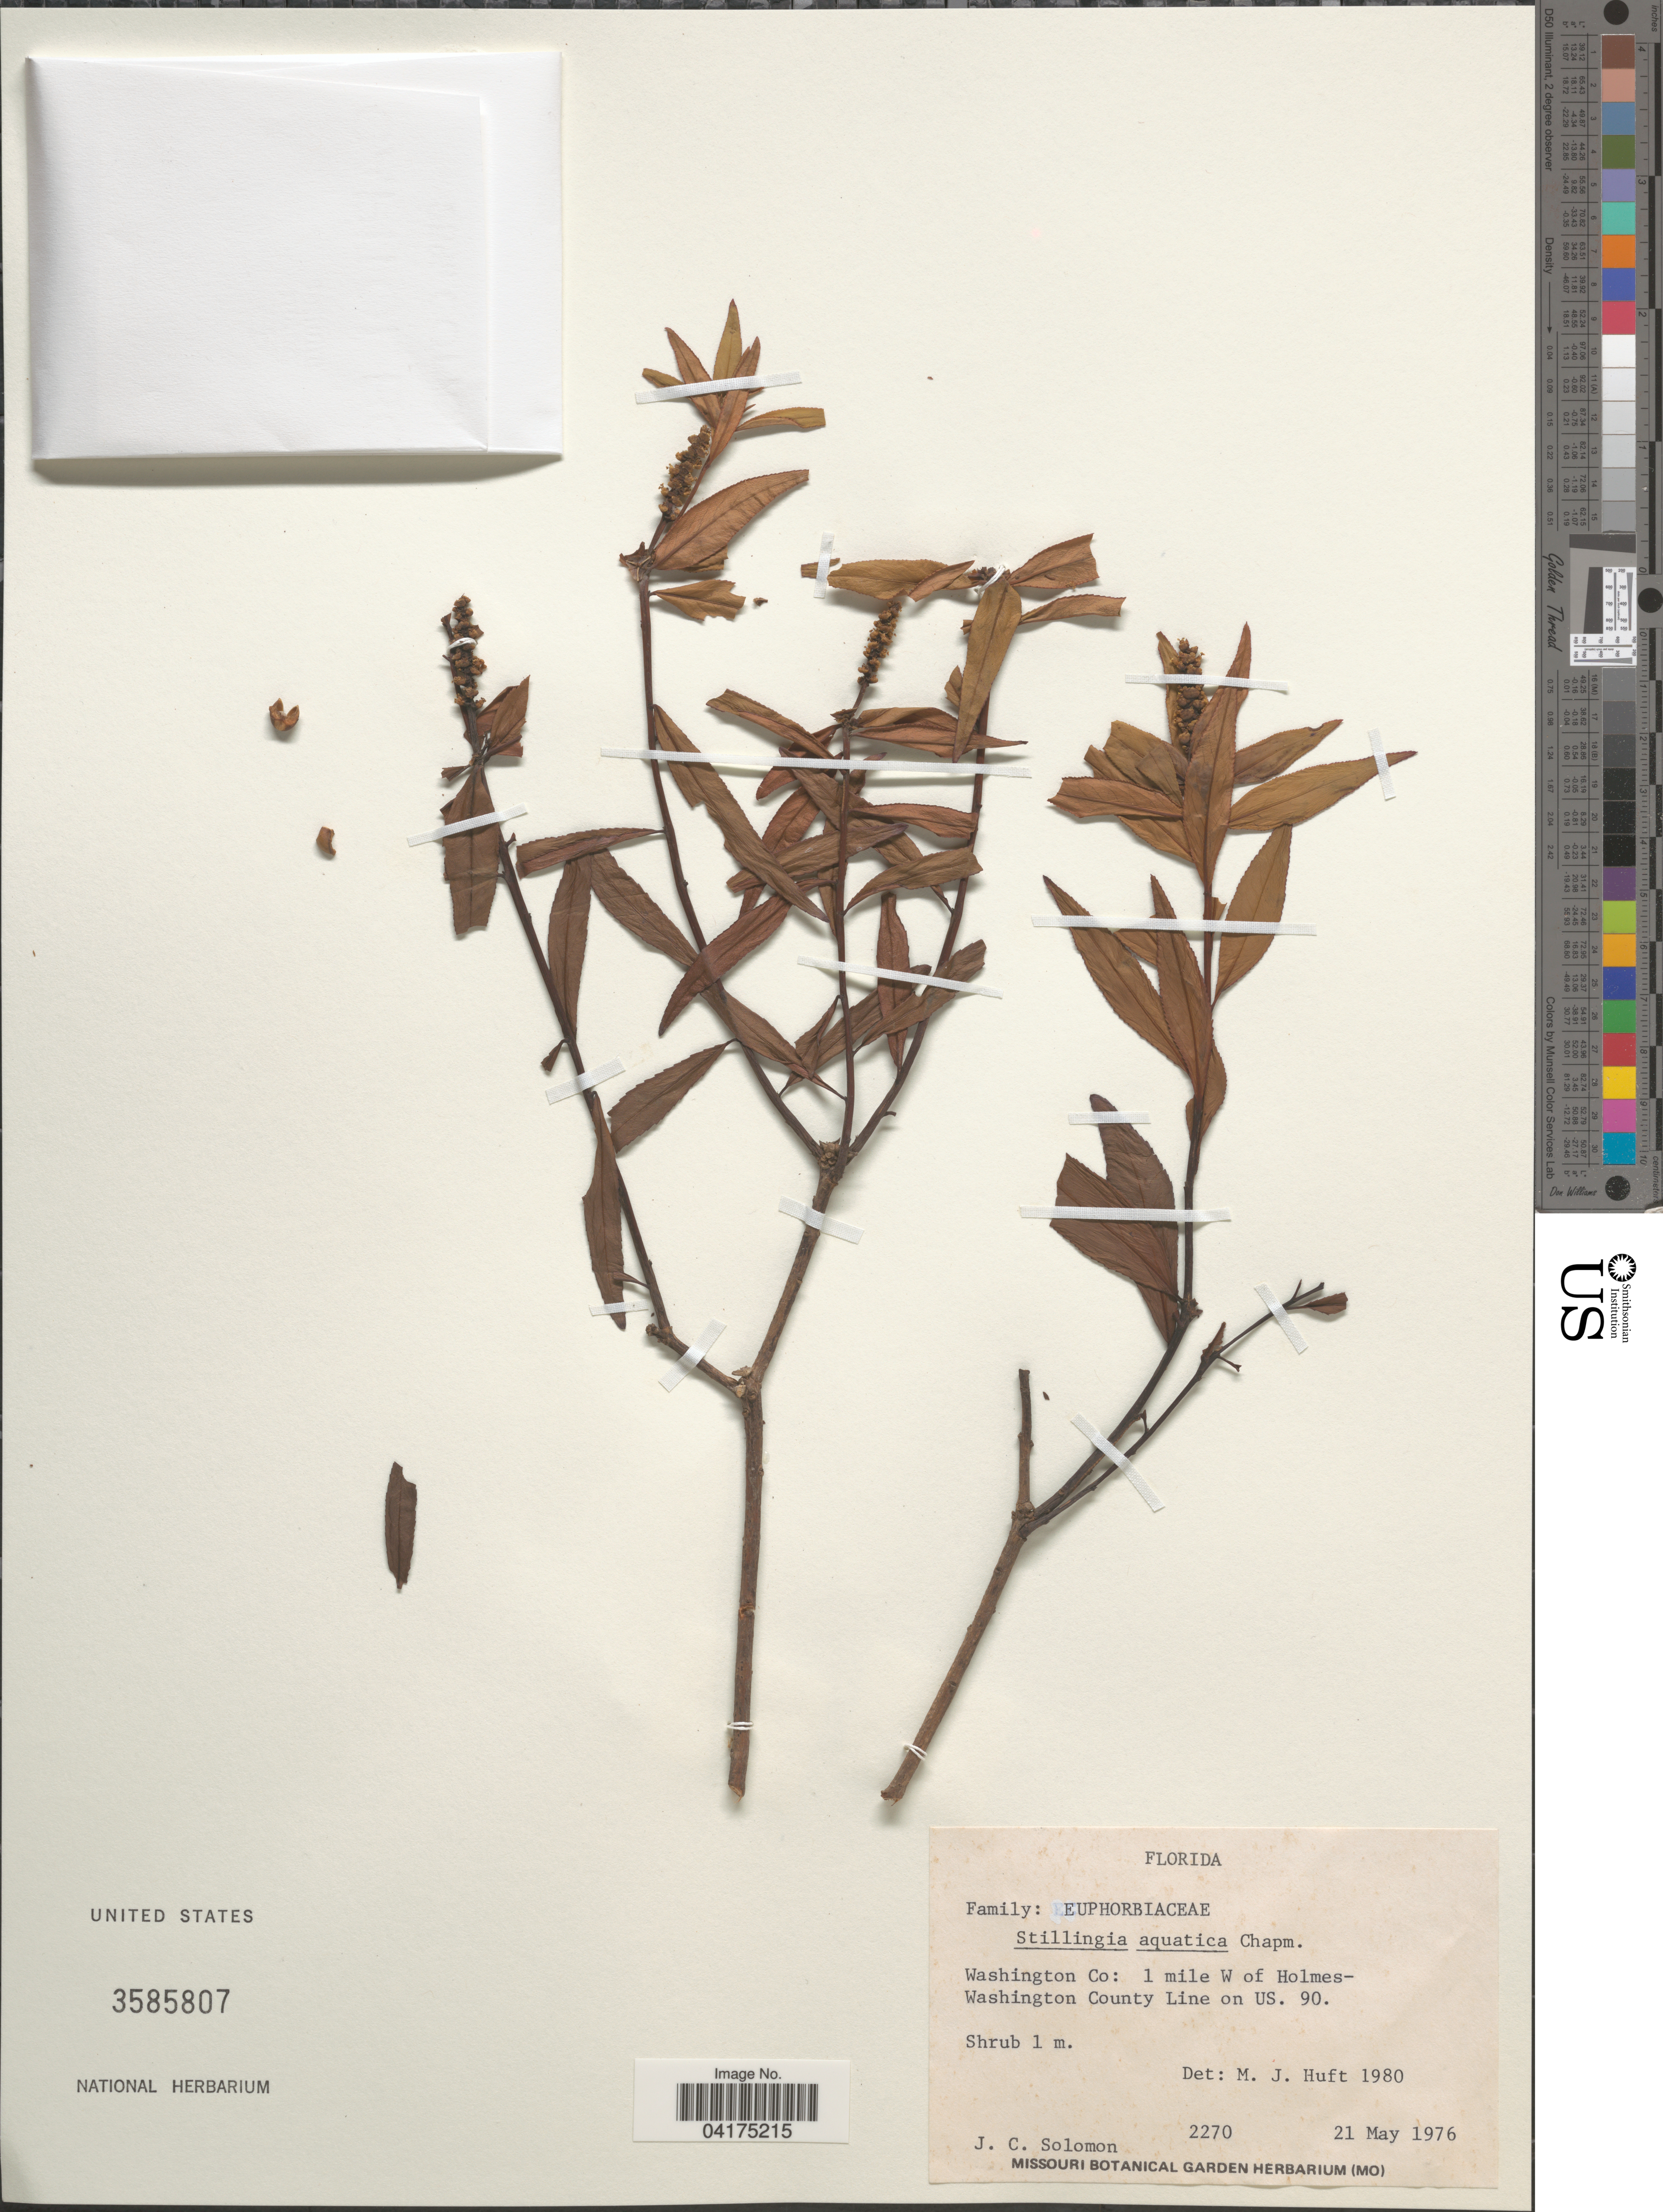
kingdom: Plantae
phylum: Tracheophyta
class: Magnoliopsida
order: Malpighiales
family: Euphorbiaceae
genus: Stillingia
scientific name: Stillingia aquatica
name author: Chapm.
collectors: J. C. Solomon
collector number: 2270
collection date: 1976-05-21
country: United States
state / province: Florida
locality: Washington Co: 1 mile W of Holmes-Washington County Line on US. 90.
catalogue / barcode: US 3585807